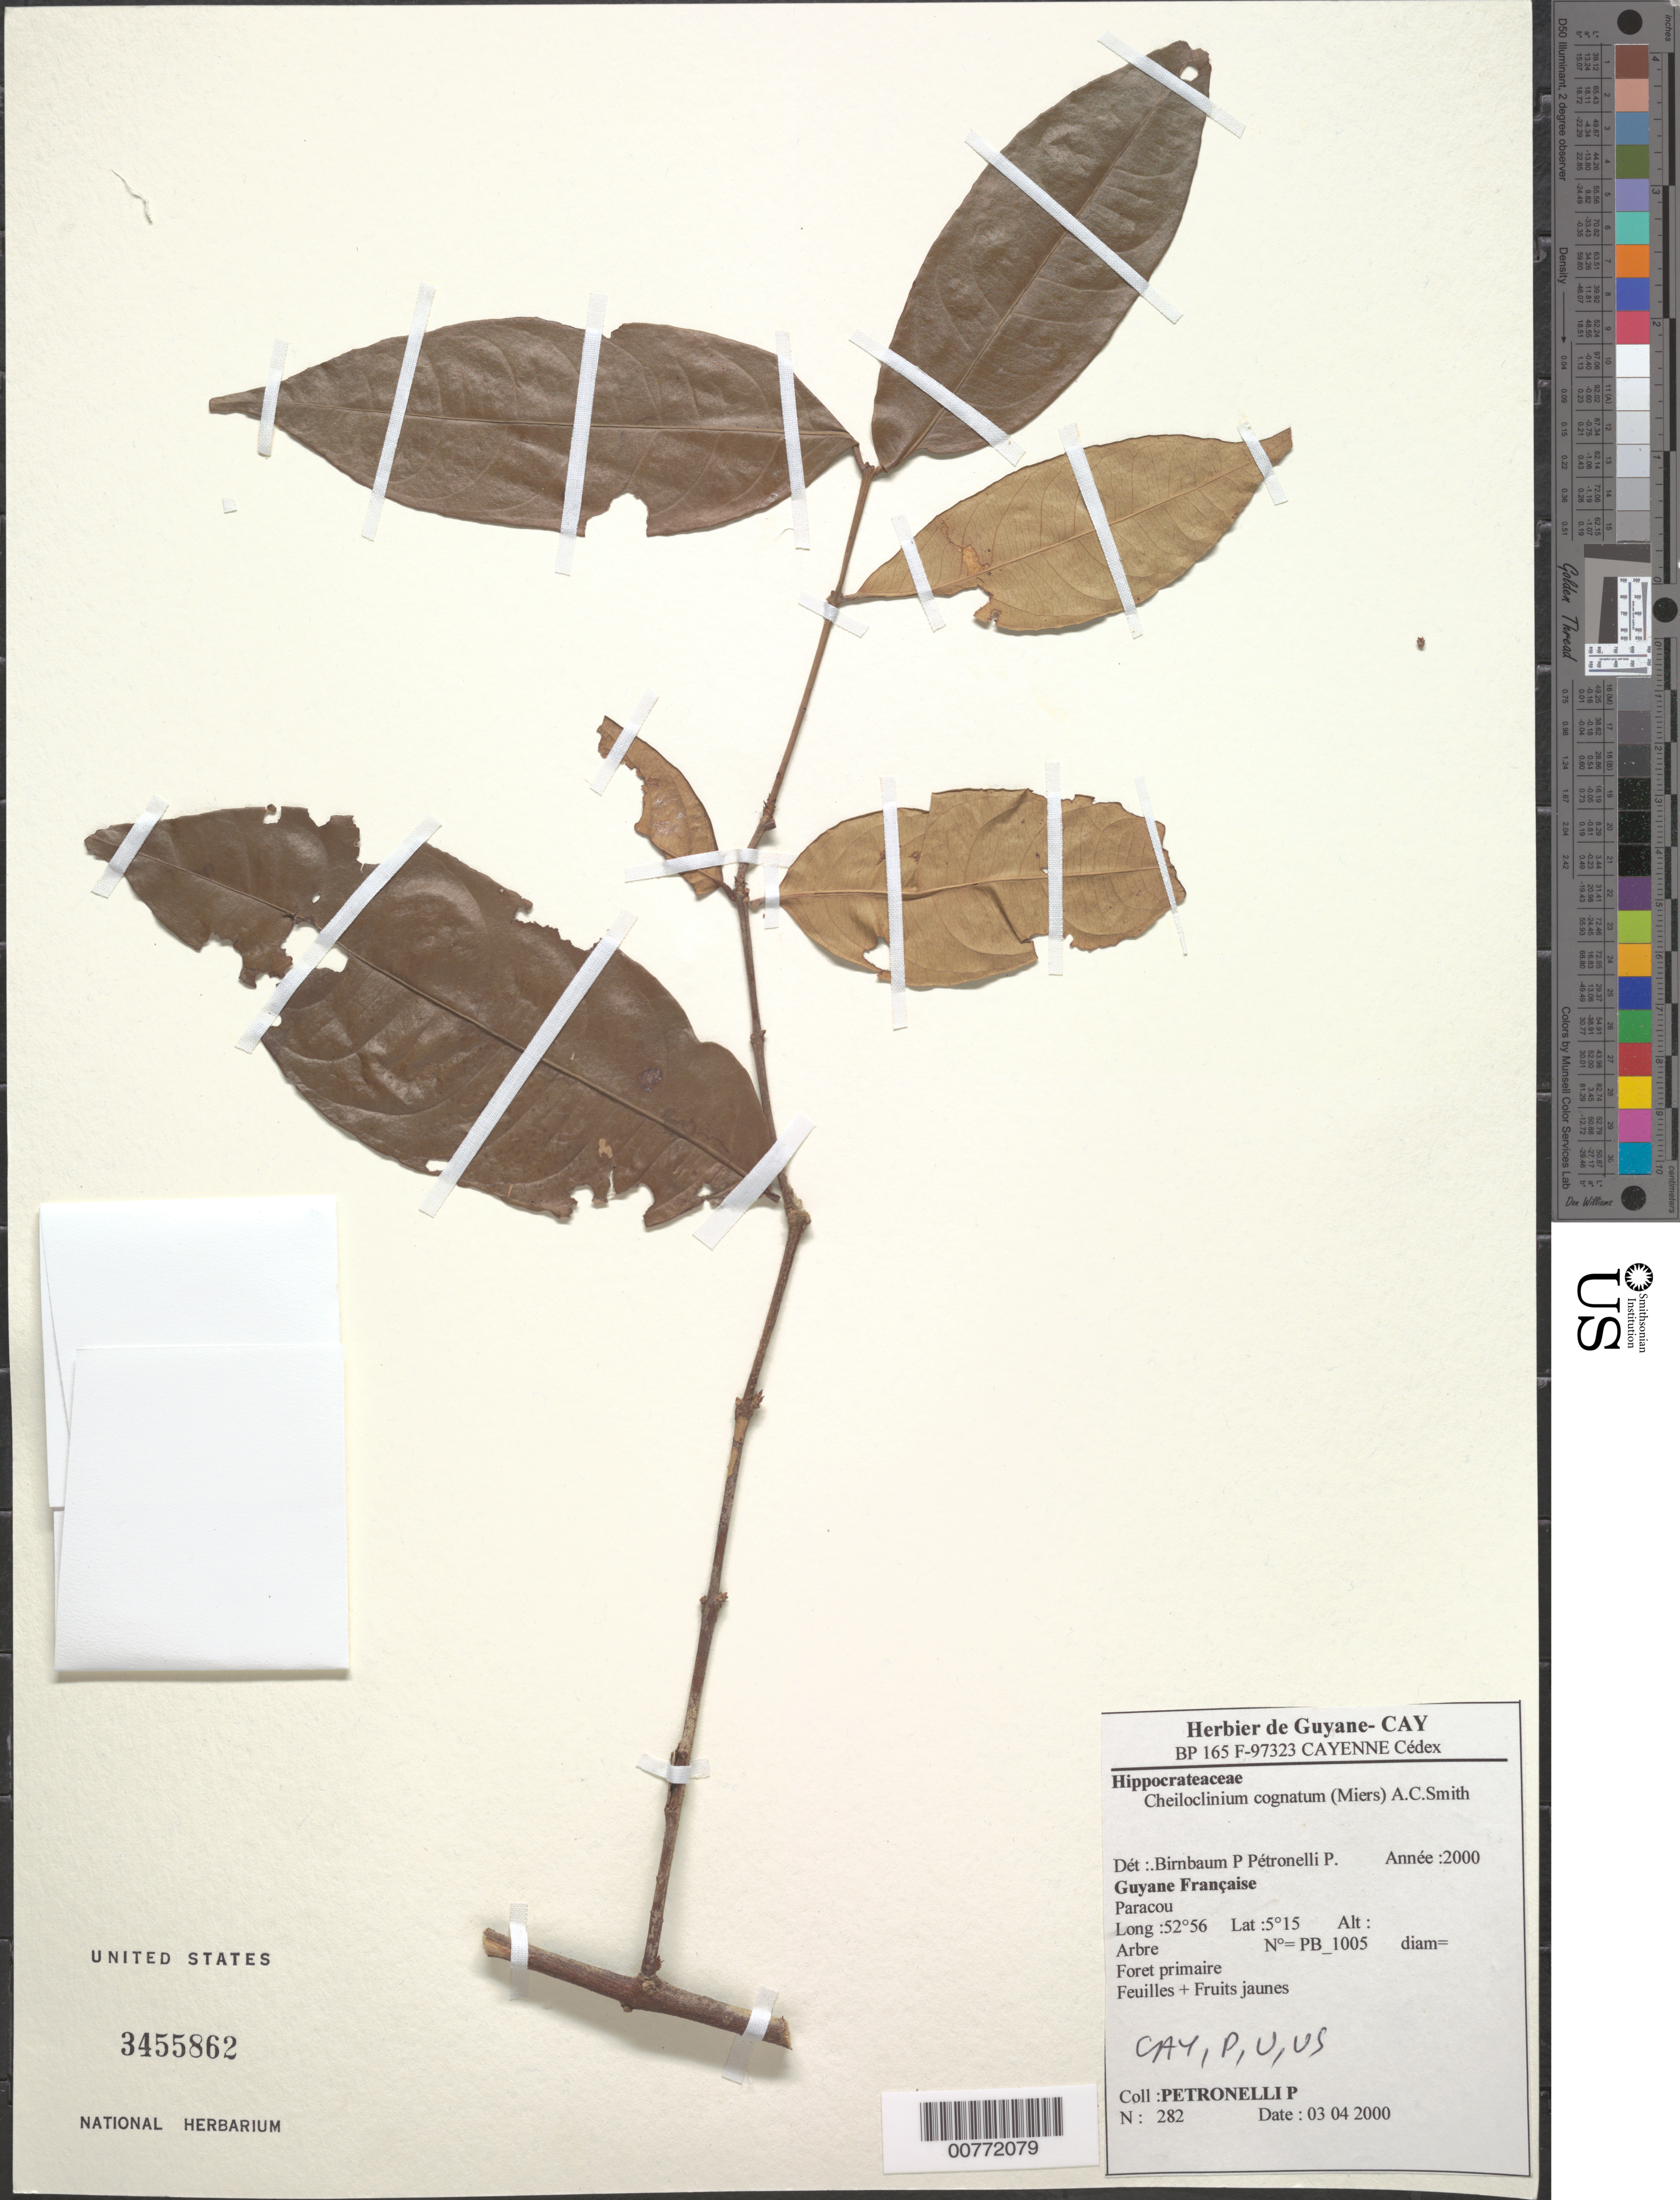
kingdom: Plantae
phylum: Tracheophyta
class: Magnoliopsida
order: Celastrales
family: Celastraceae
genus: Cheiloclinium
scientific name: Cheiloclinium cognatum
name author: (Miers) A.C. Sm.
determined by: Petronelli, P.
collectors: P. Petronelli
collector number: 282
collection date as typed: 3-Apr-00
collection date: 2000-04-03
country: French Guiana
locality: Paracou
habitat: Primary forest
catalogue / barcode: US 3455862